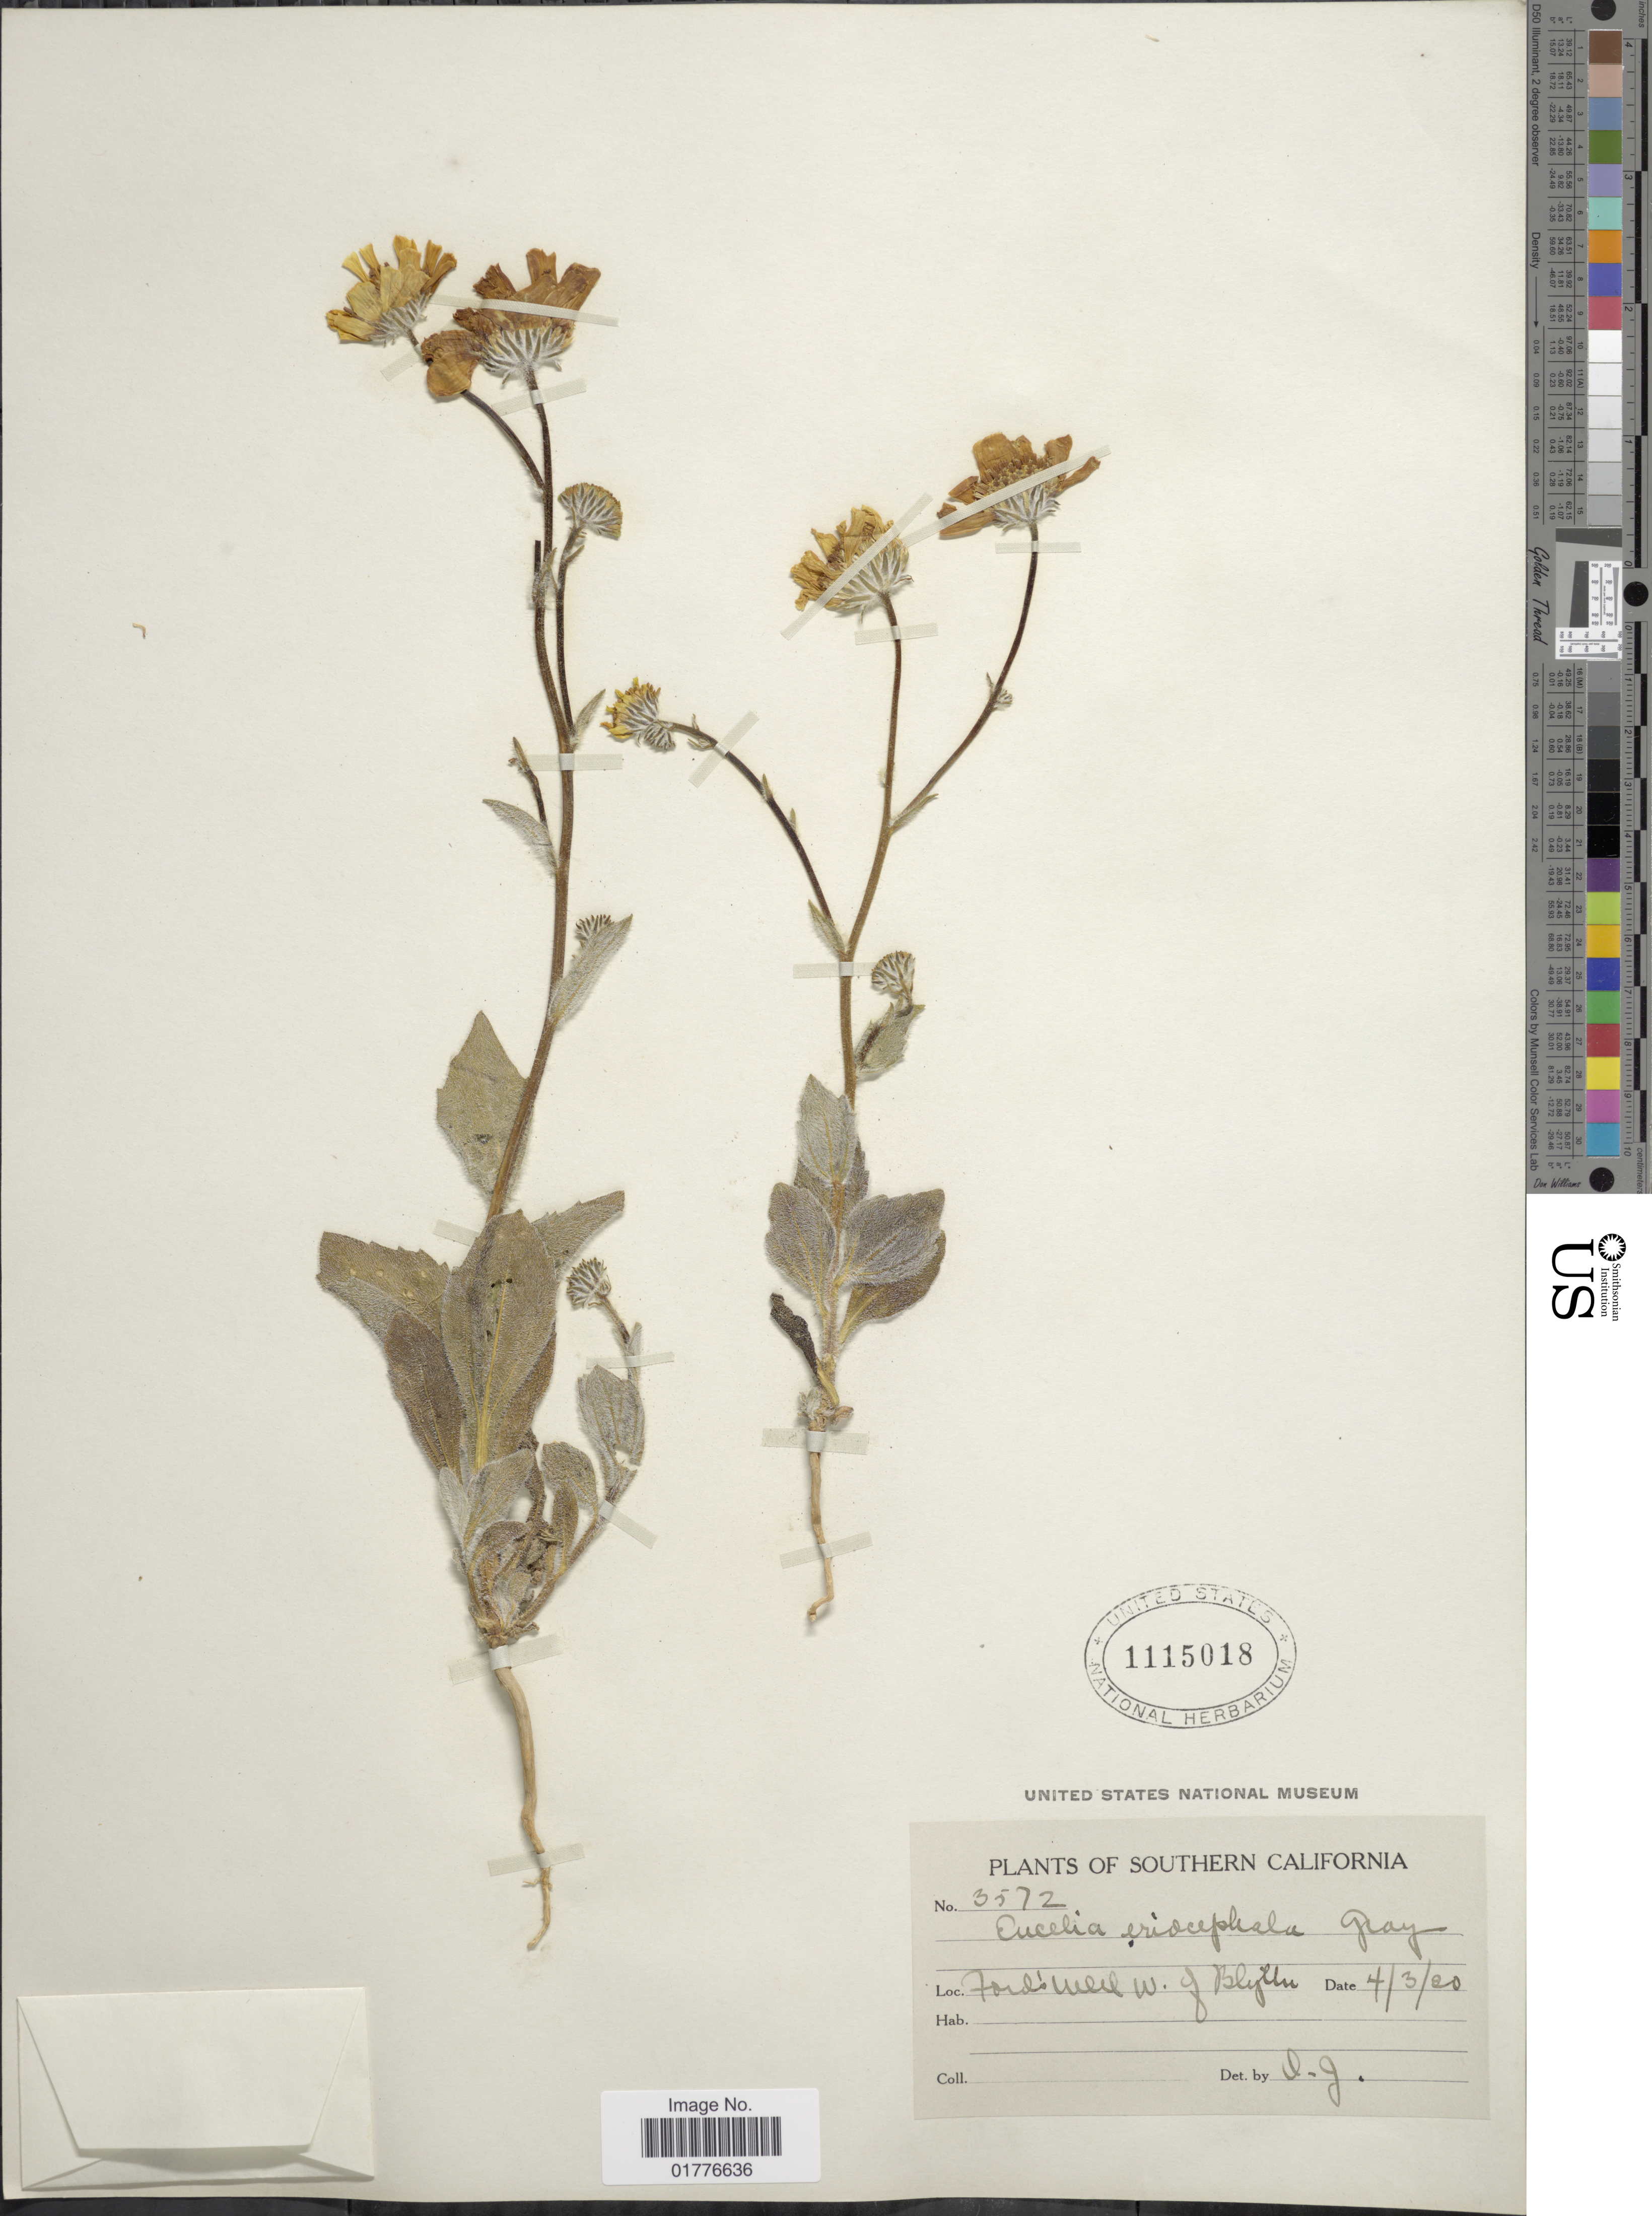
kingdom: Plantae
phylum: Tracheophyta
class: Magnoliopsida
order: Asterales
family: Asteraceae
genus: Geraea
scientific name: Geraea canescens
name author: Torr. & A. Gray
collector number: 3572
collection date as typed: Transcribed d/m/y: 3/4/20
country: United States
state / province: California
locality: Southern California. Fords well W of Blythe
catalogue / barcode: US 1115018